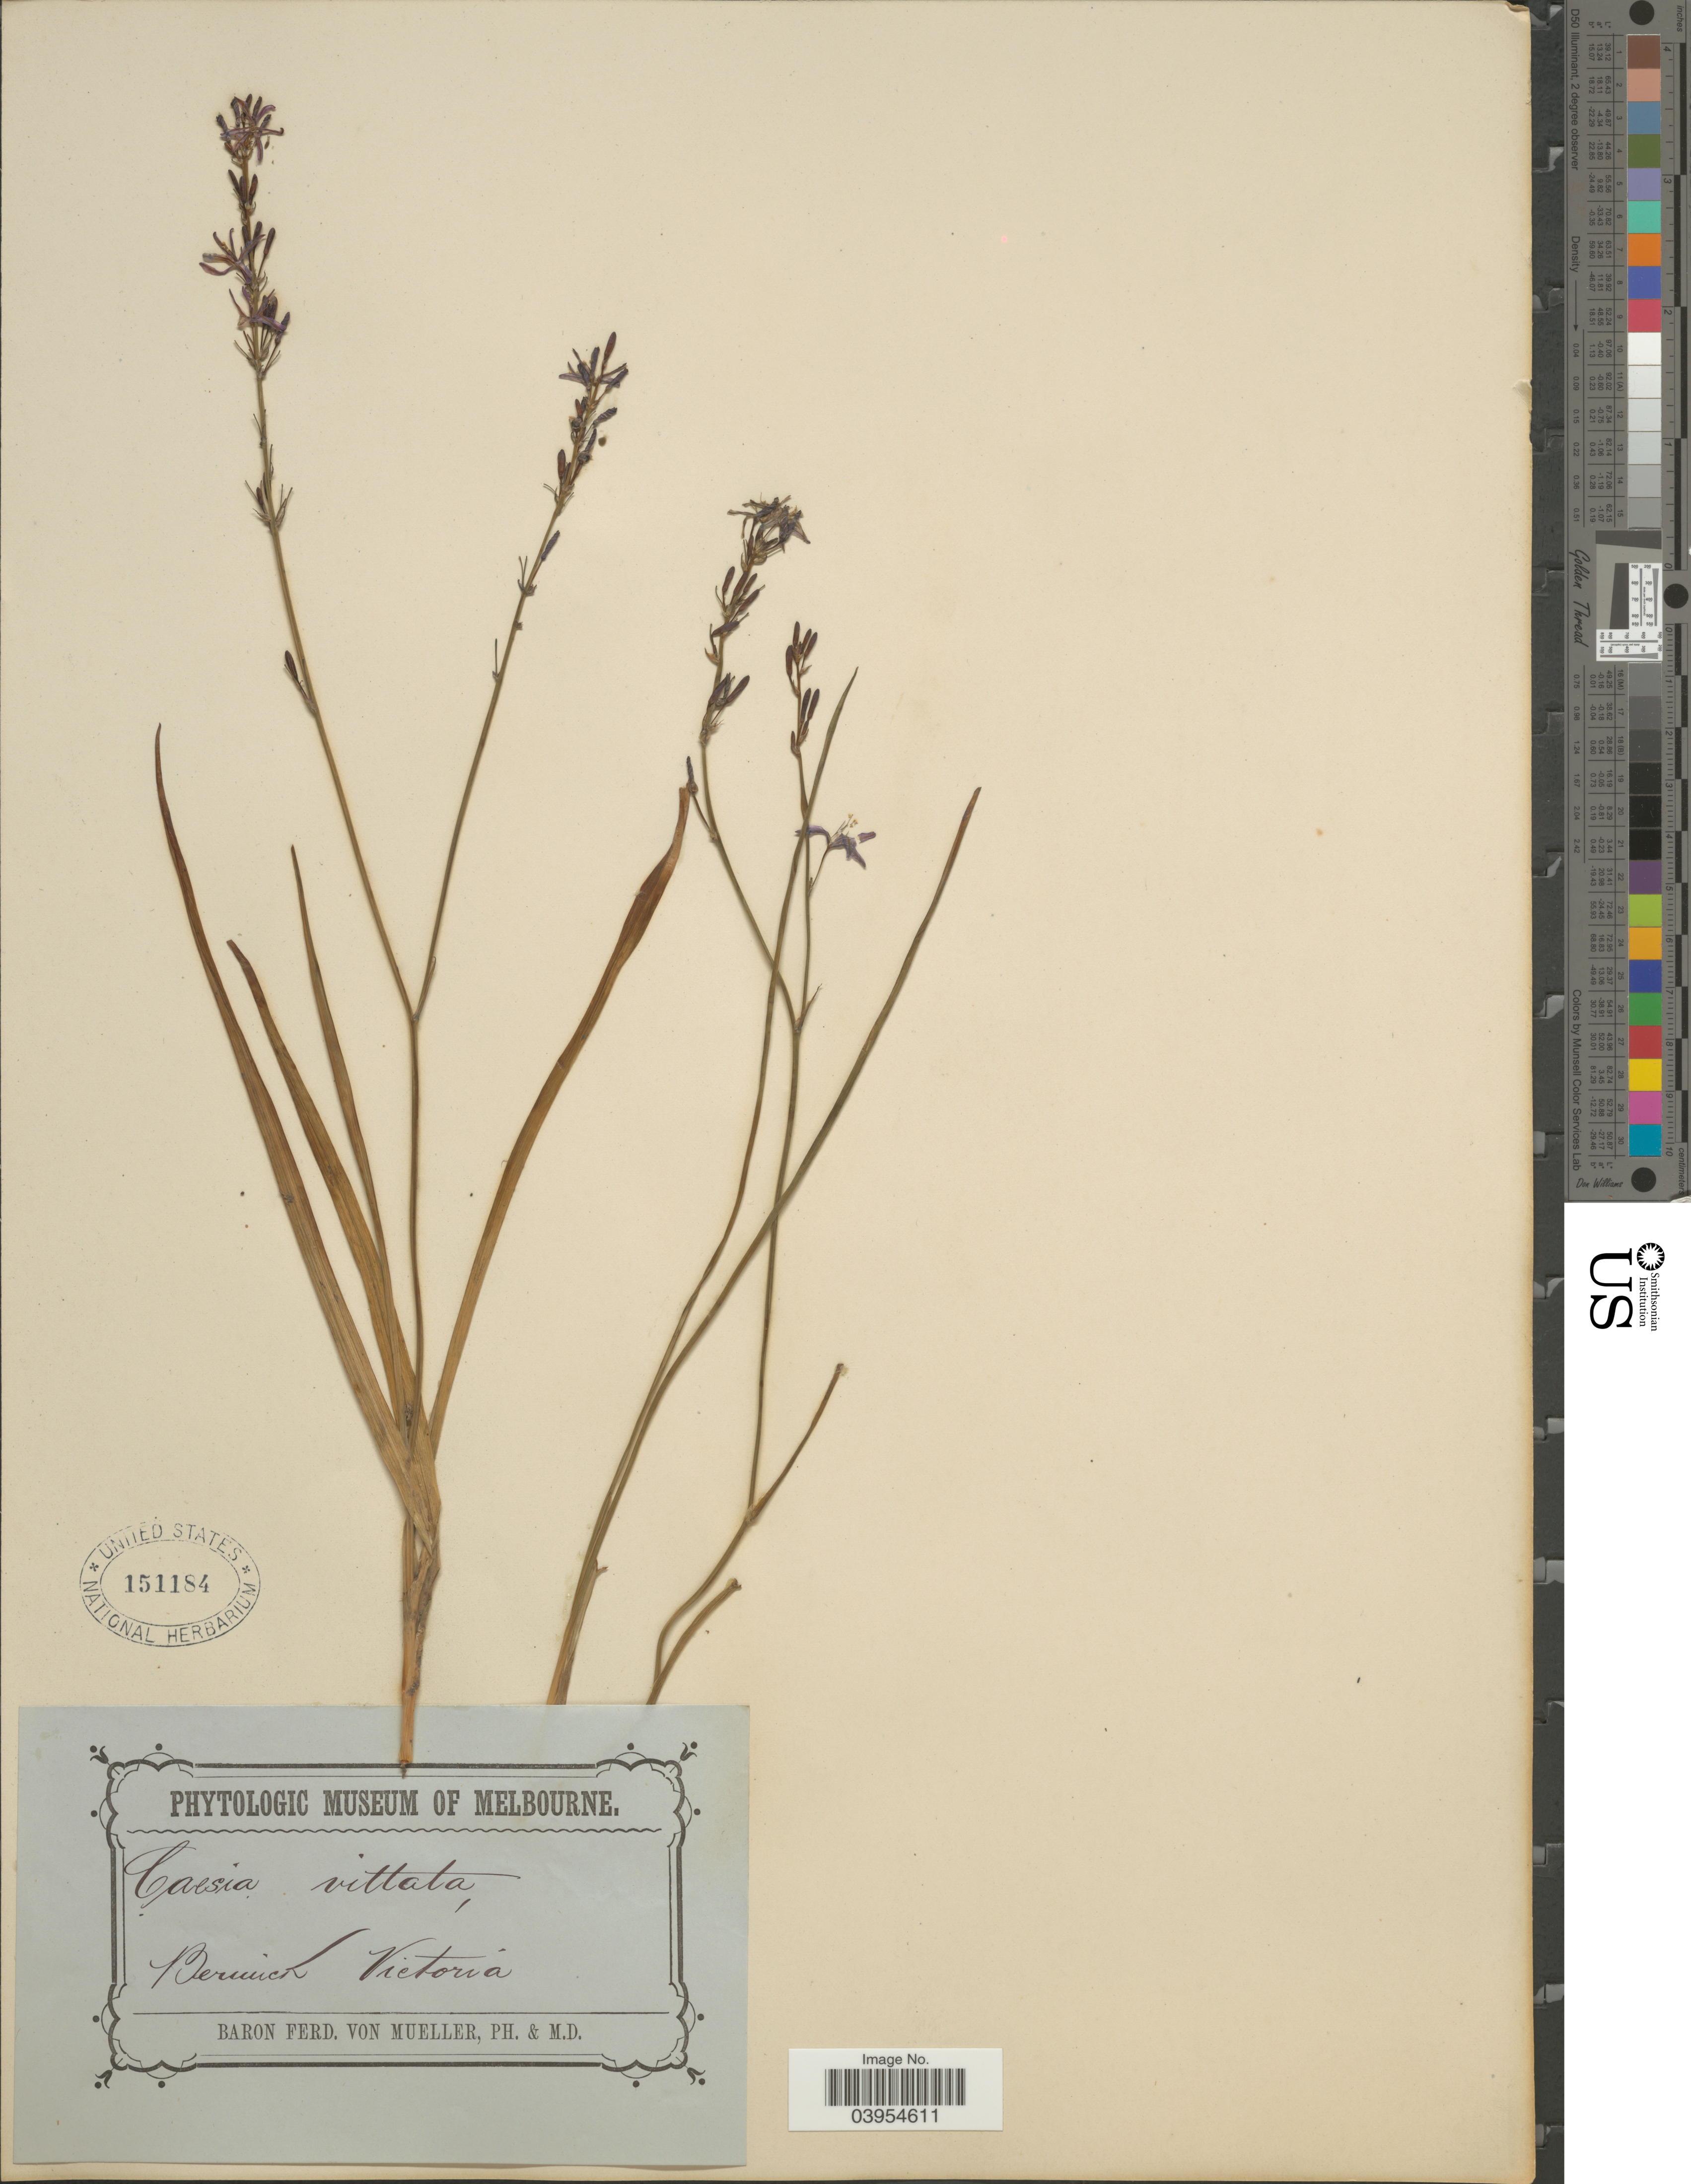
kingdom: Plantae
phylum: Tracheophyta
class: Liliopsida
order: Asparagales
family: Asphodelaceae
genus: Caesia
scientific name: Caesia vittata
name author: R. Br.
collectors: F. von Mueller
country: Australia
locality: Berwick Victoria.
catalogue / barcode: US 151184